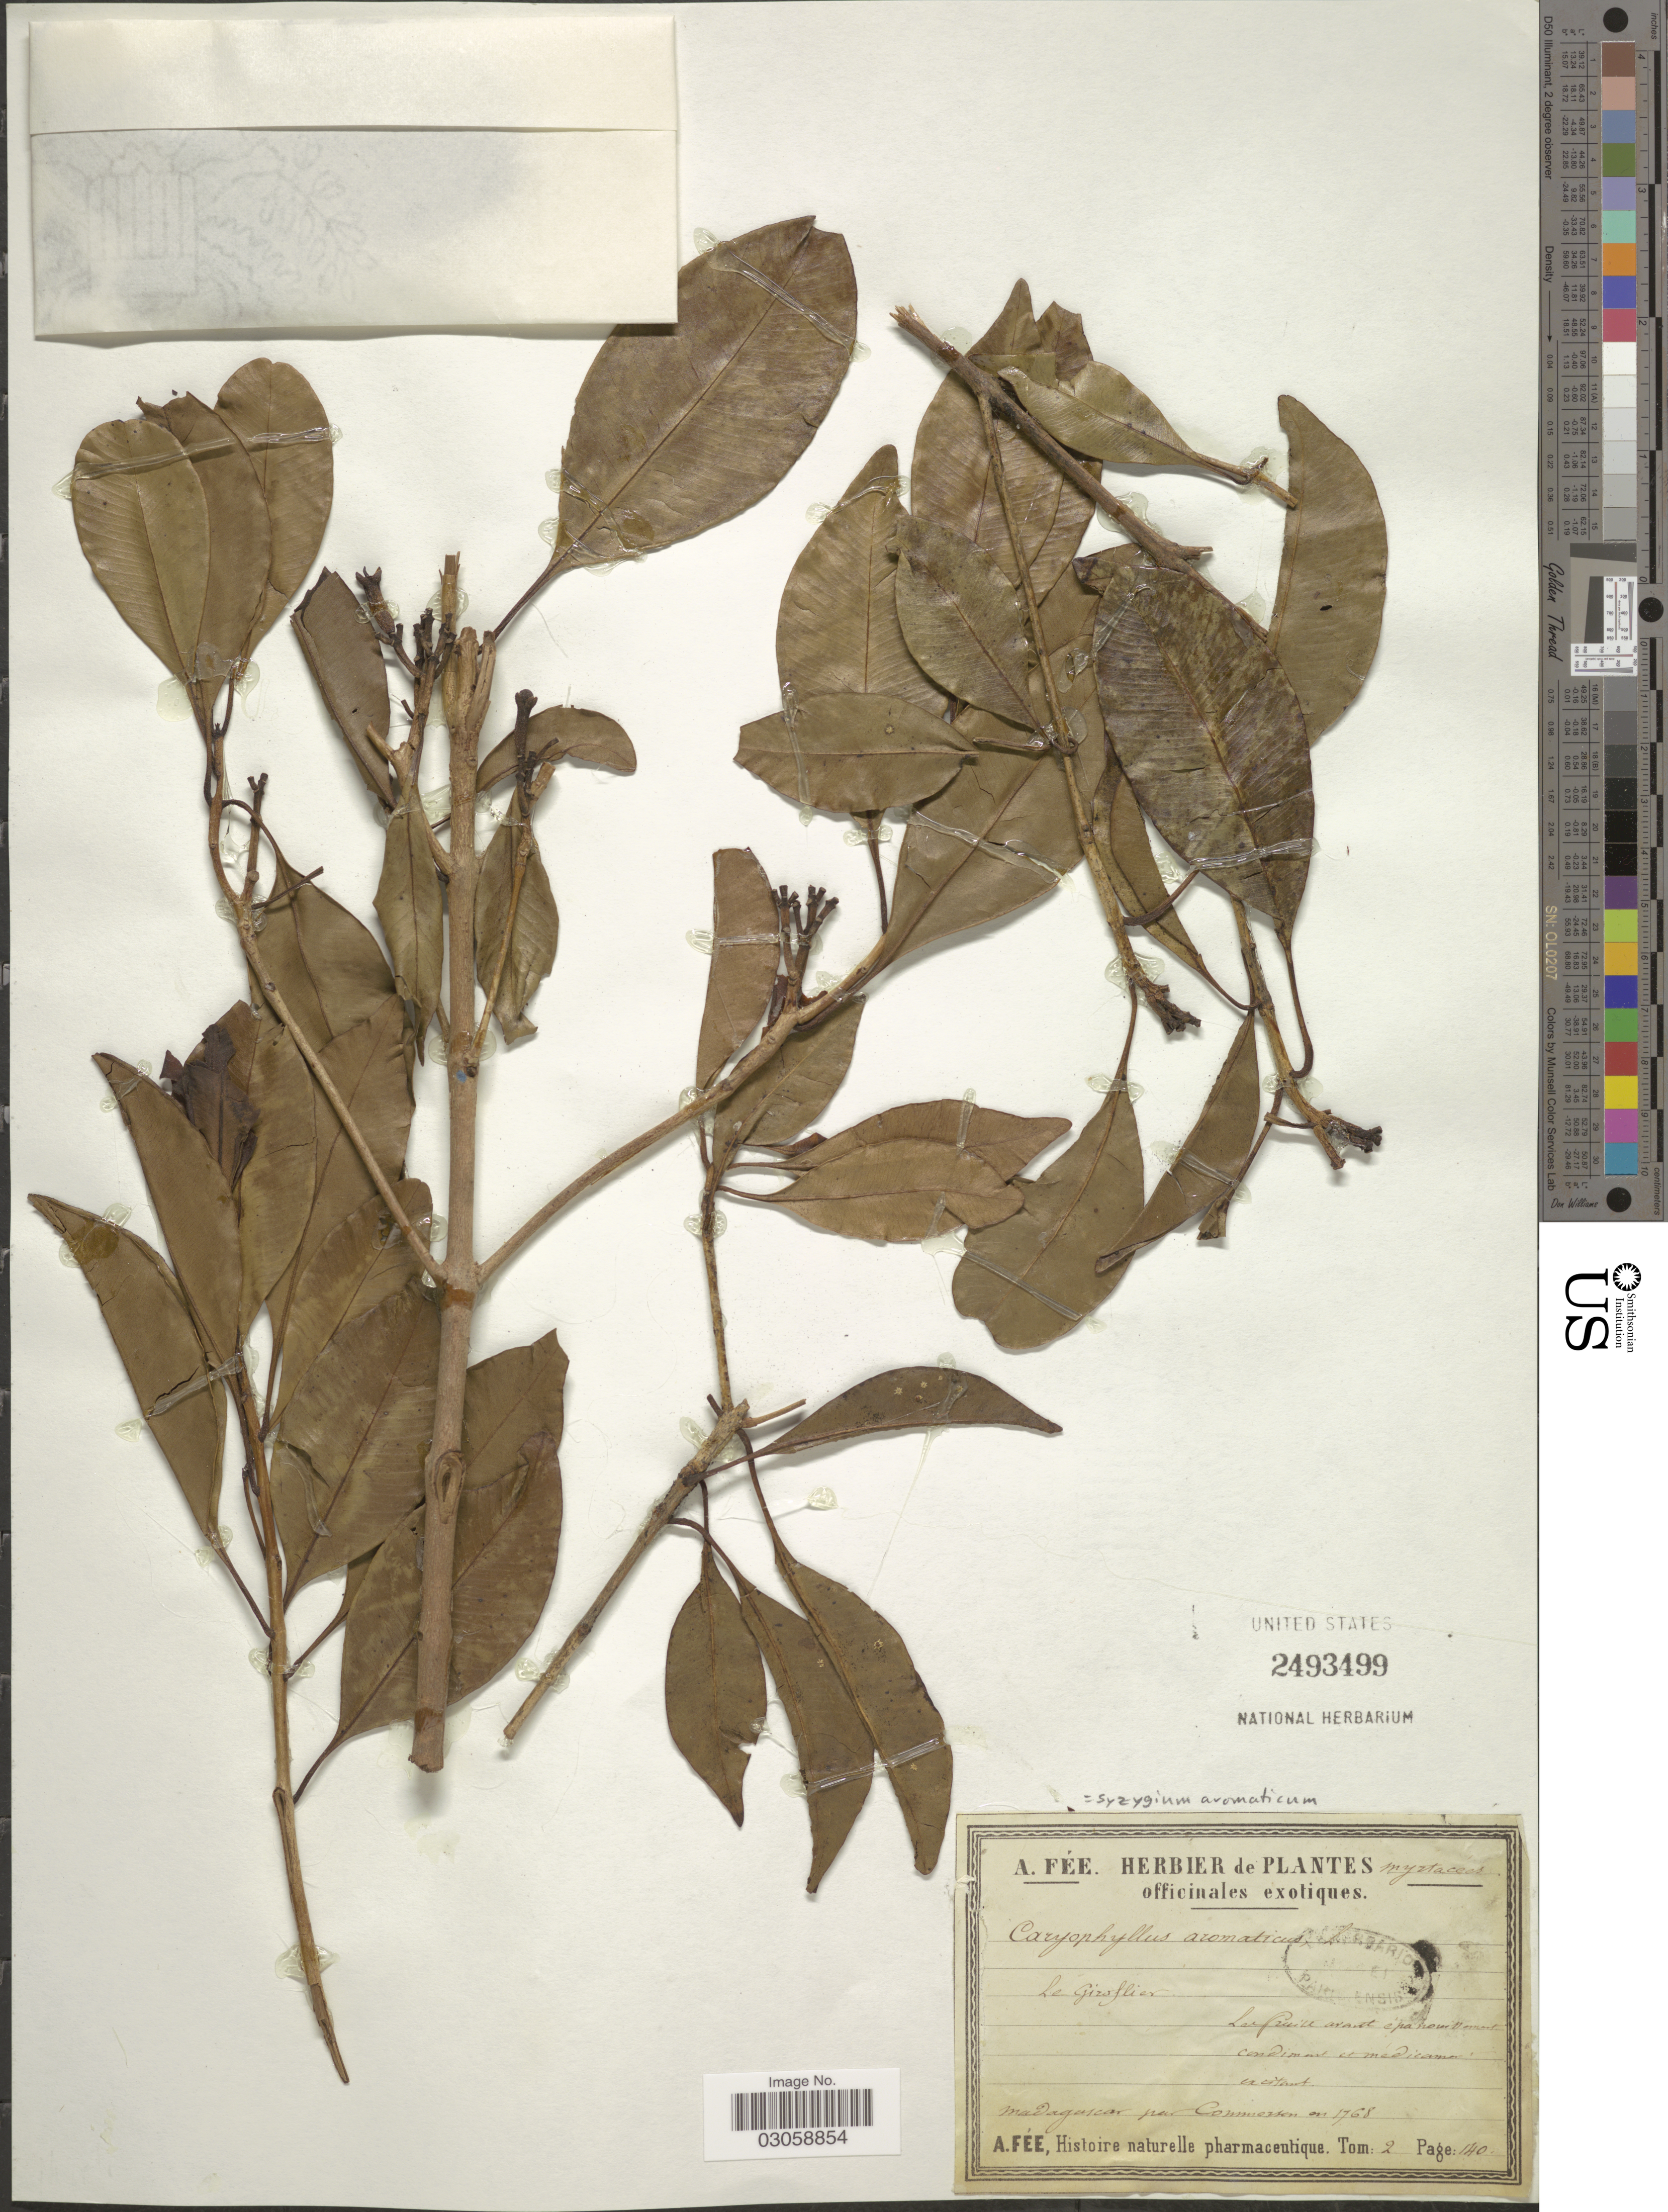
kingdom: Plantae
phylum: Tracheophyta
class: Magnoliopsida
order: Myrtales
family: Myrtaceae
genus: Syzygium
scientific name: Syzygium aromaticum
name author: (L.) Merr. & L.M. Perry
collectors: A. L. Fée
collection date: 1768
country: Madagascar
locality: Madagascar par Commusson [interpreted].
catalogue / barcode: US 2493499